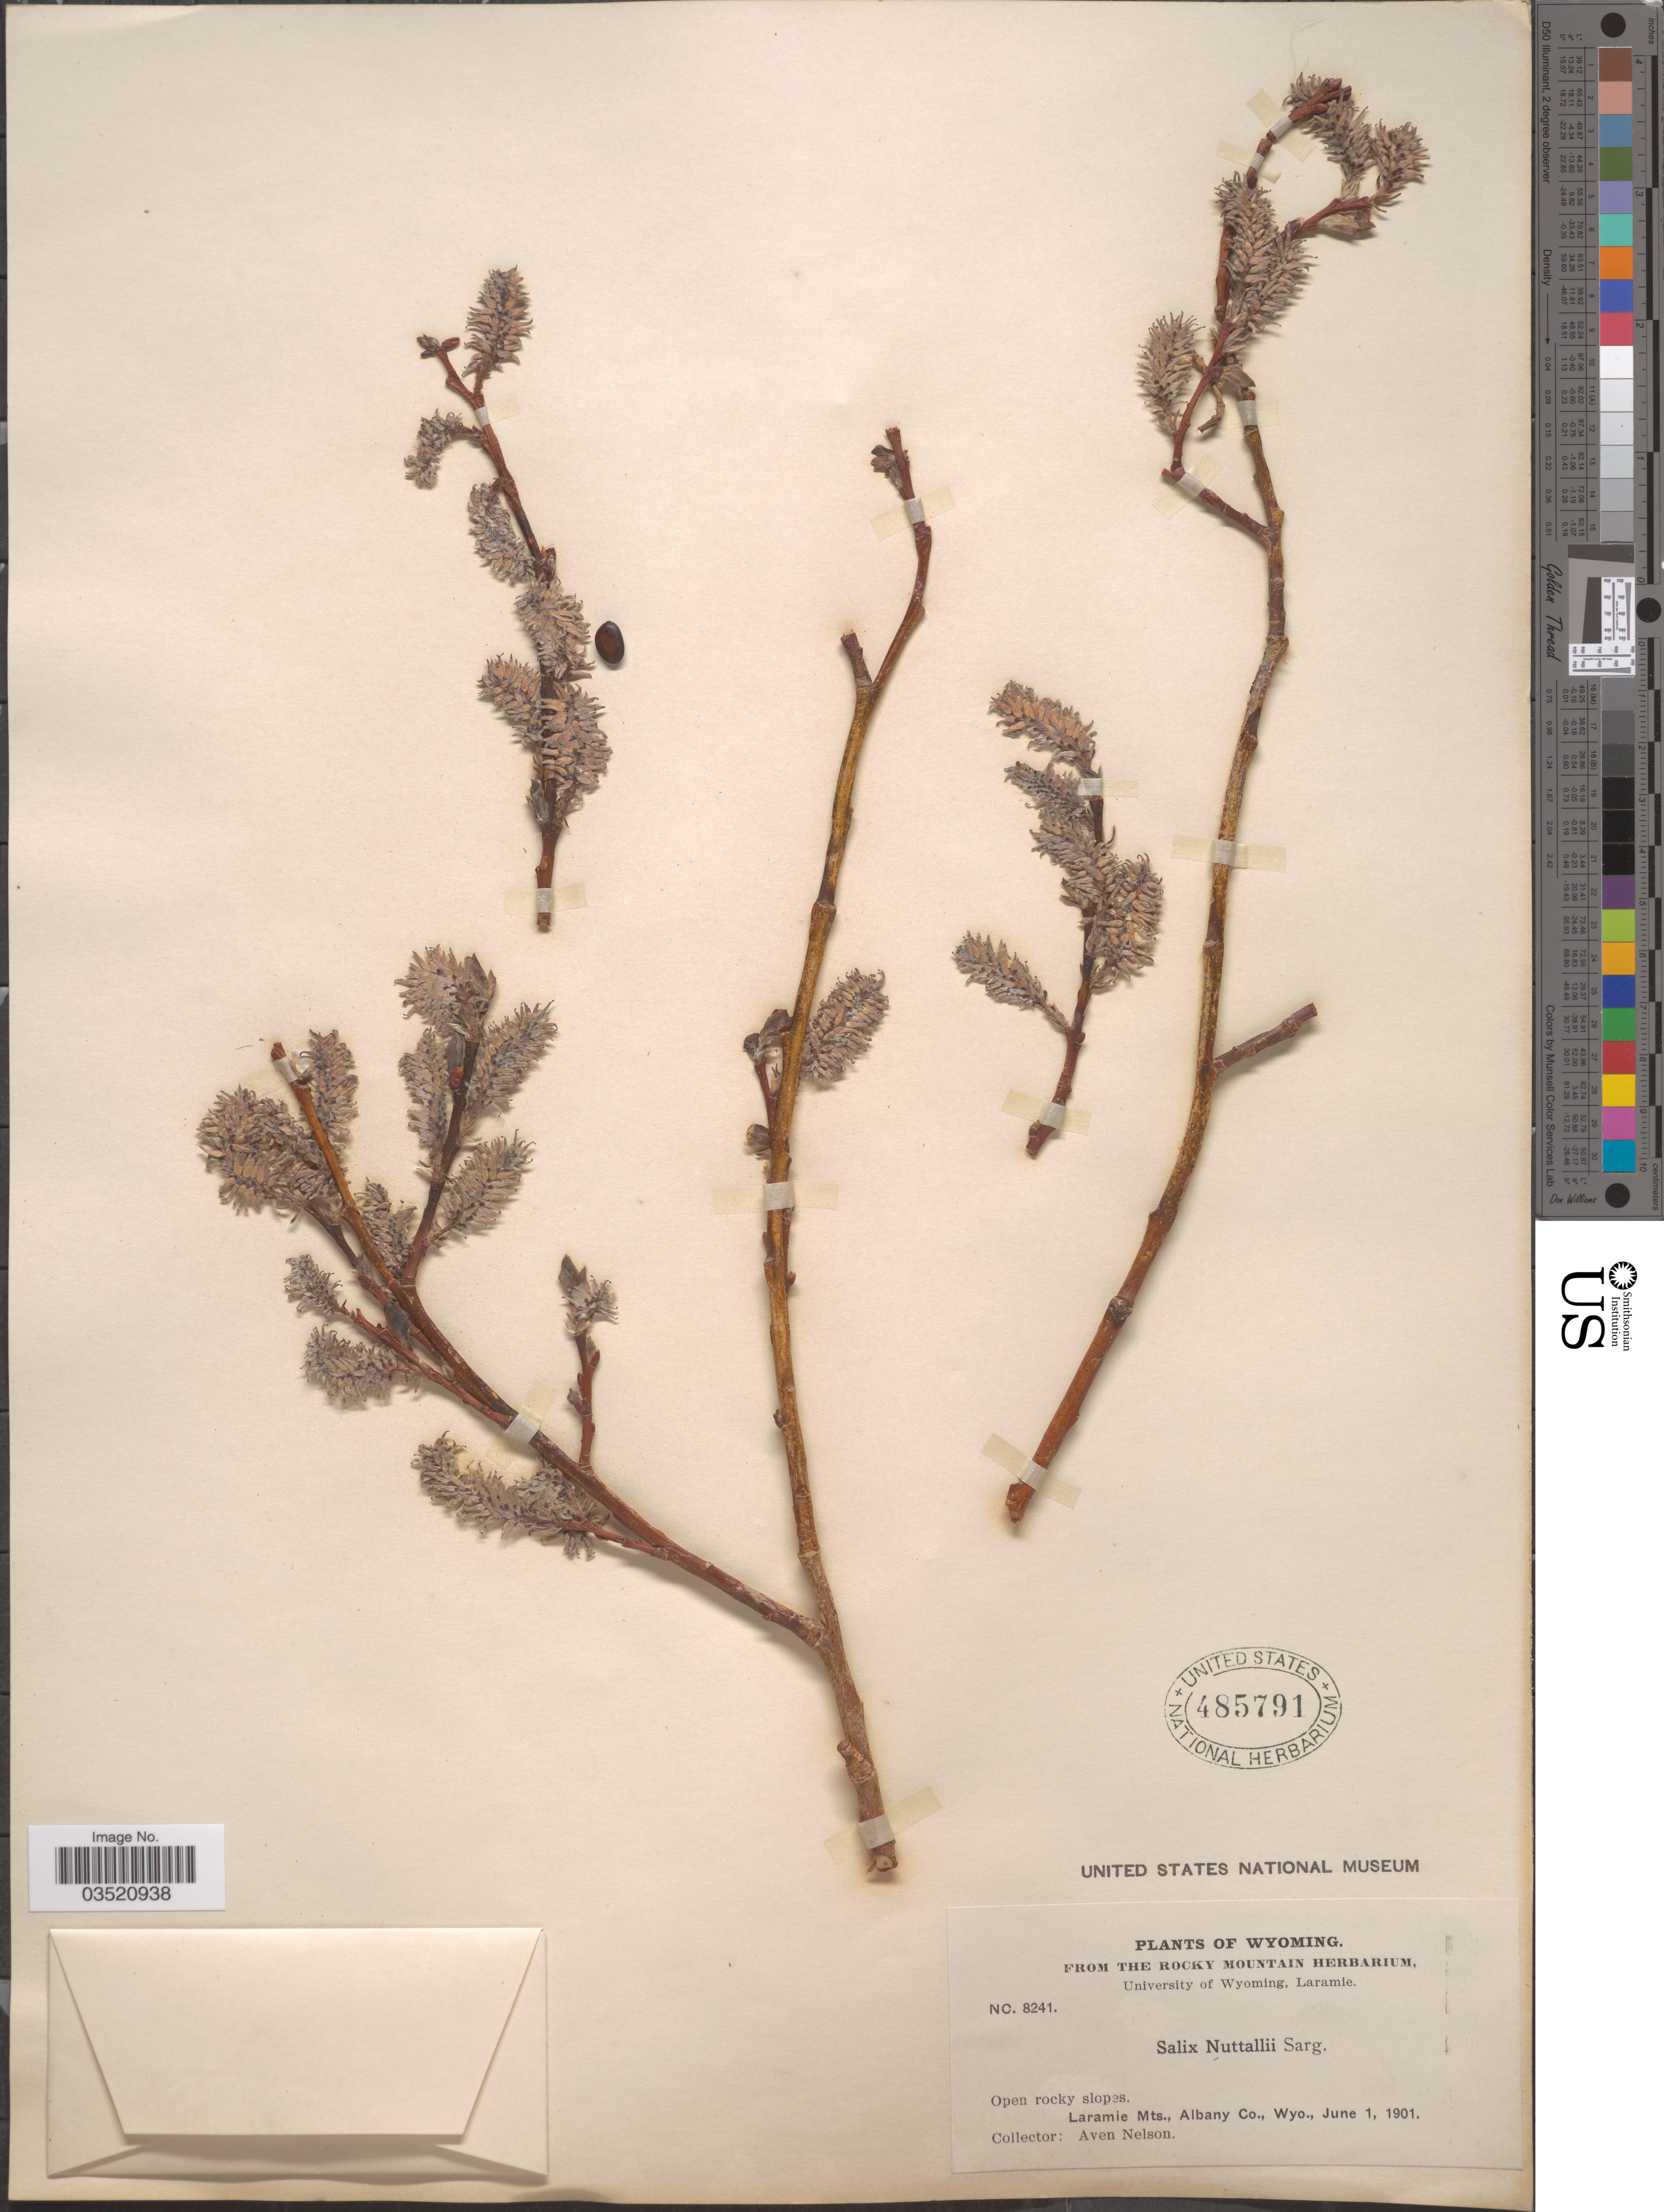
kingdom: Plantae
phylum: Tracheophyta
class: Magnoliopsida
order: Malpighiales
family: Salicaceae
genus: Salix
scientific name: Salix scouleriana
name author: Barratt ex Hook.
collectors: A. Nelson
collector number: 8241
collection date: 1901-06-01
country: United States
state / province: Wyoming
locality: Laramie Mts., Albany Co.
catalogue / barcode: US 485791